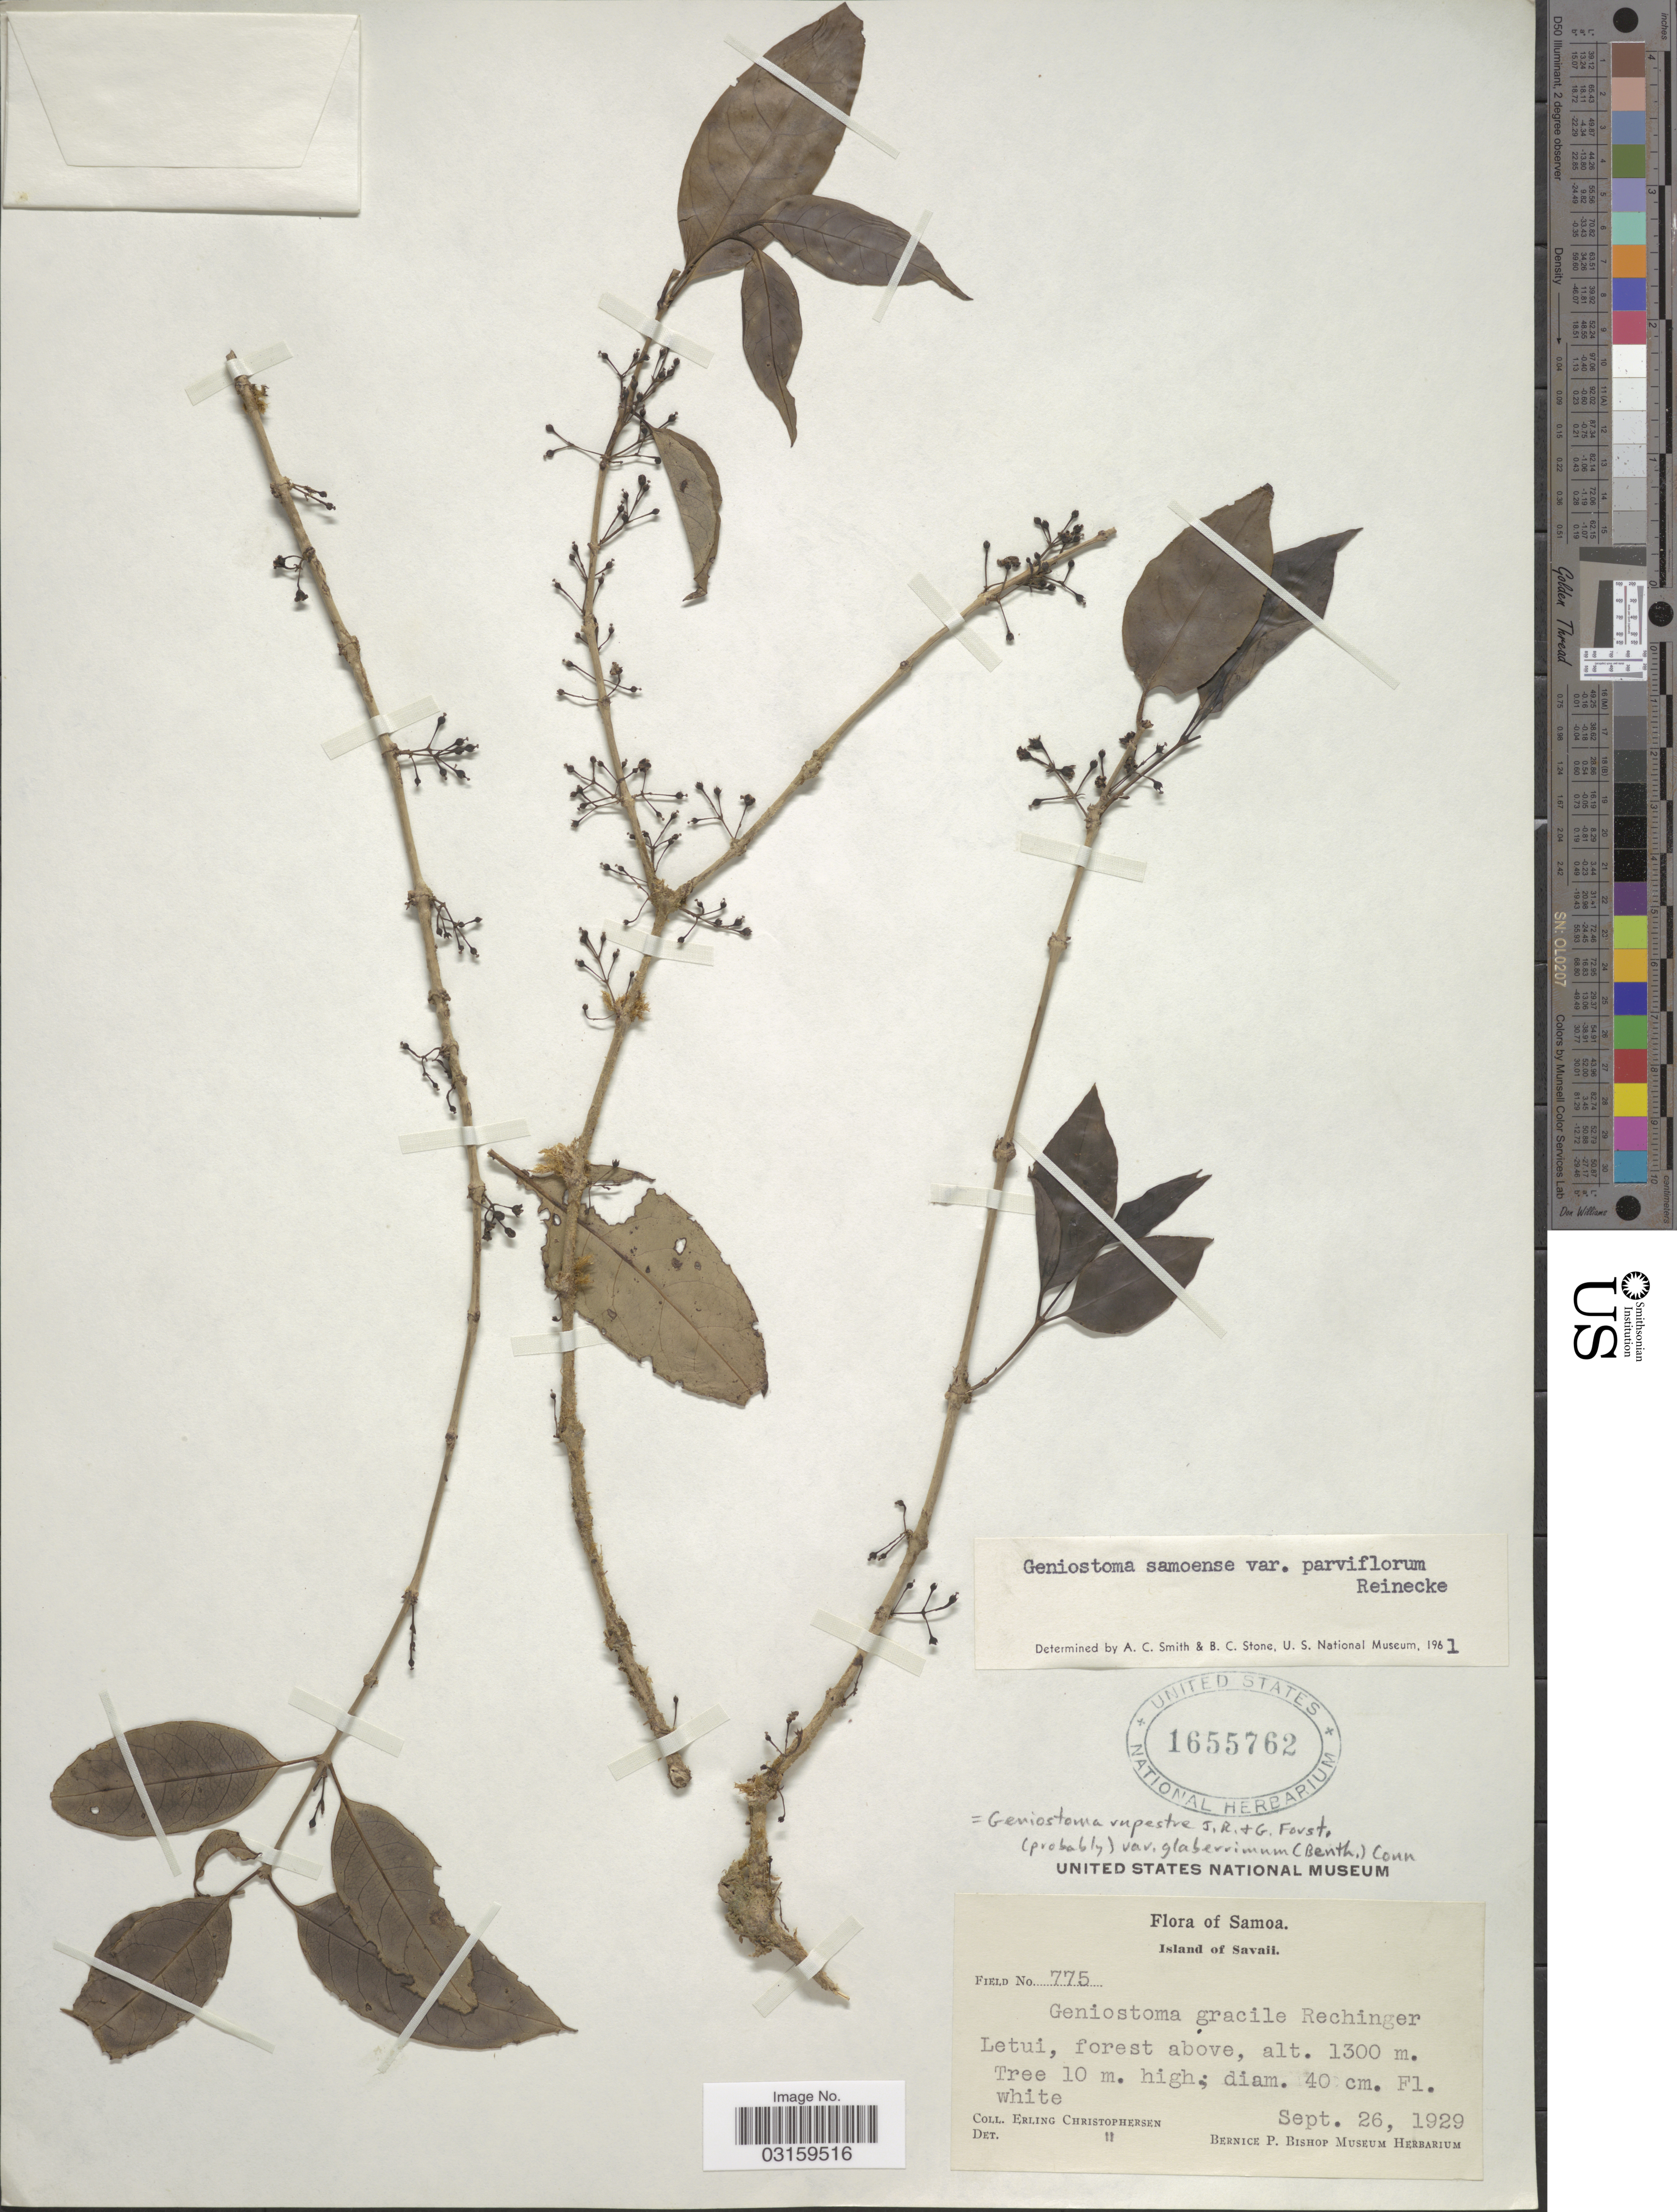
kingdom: Plantae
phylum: Tracheophyta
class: Magnoliopsida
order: Gentianales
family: Loganiaceae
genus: Geniostoma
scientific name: Geniostoma rupestre var. glaberrimum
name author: J.R. Forst. & G. Forst.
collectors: E. Christophersen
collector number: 775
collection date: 1929-09-26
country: Samoa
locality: Samoa. Island of Savaii. Letui, forest above.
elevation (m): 1300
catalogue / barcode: US 1655762